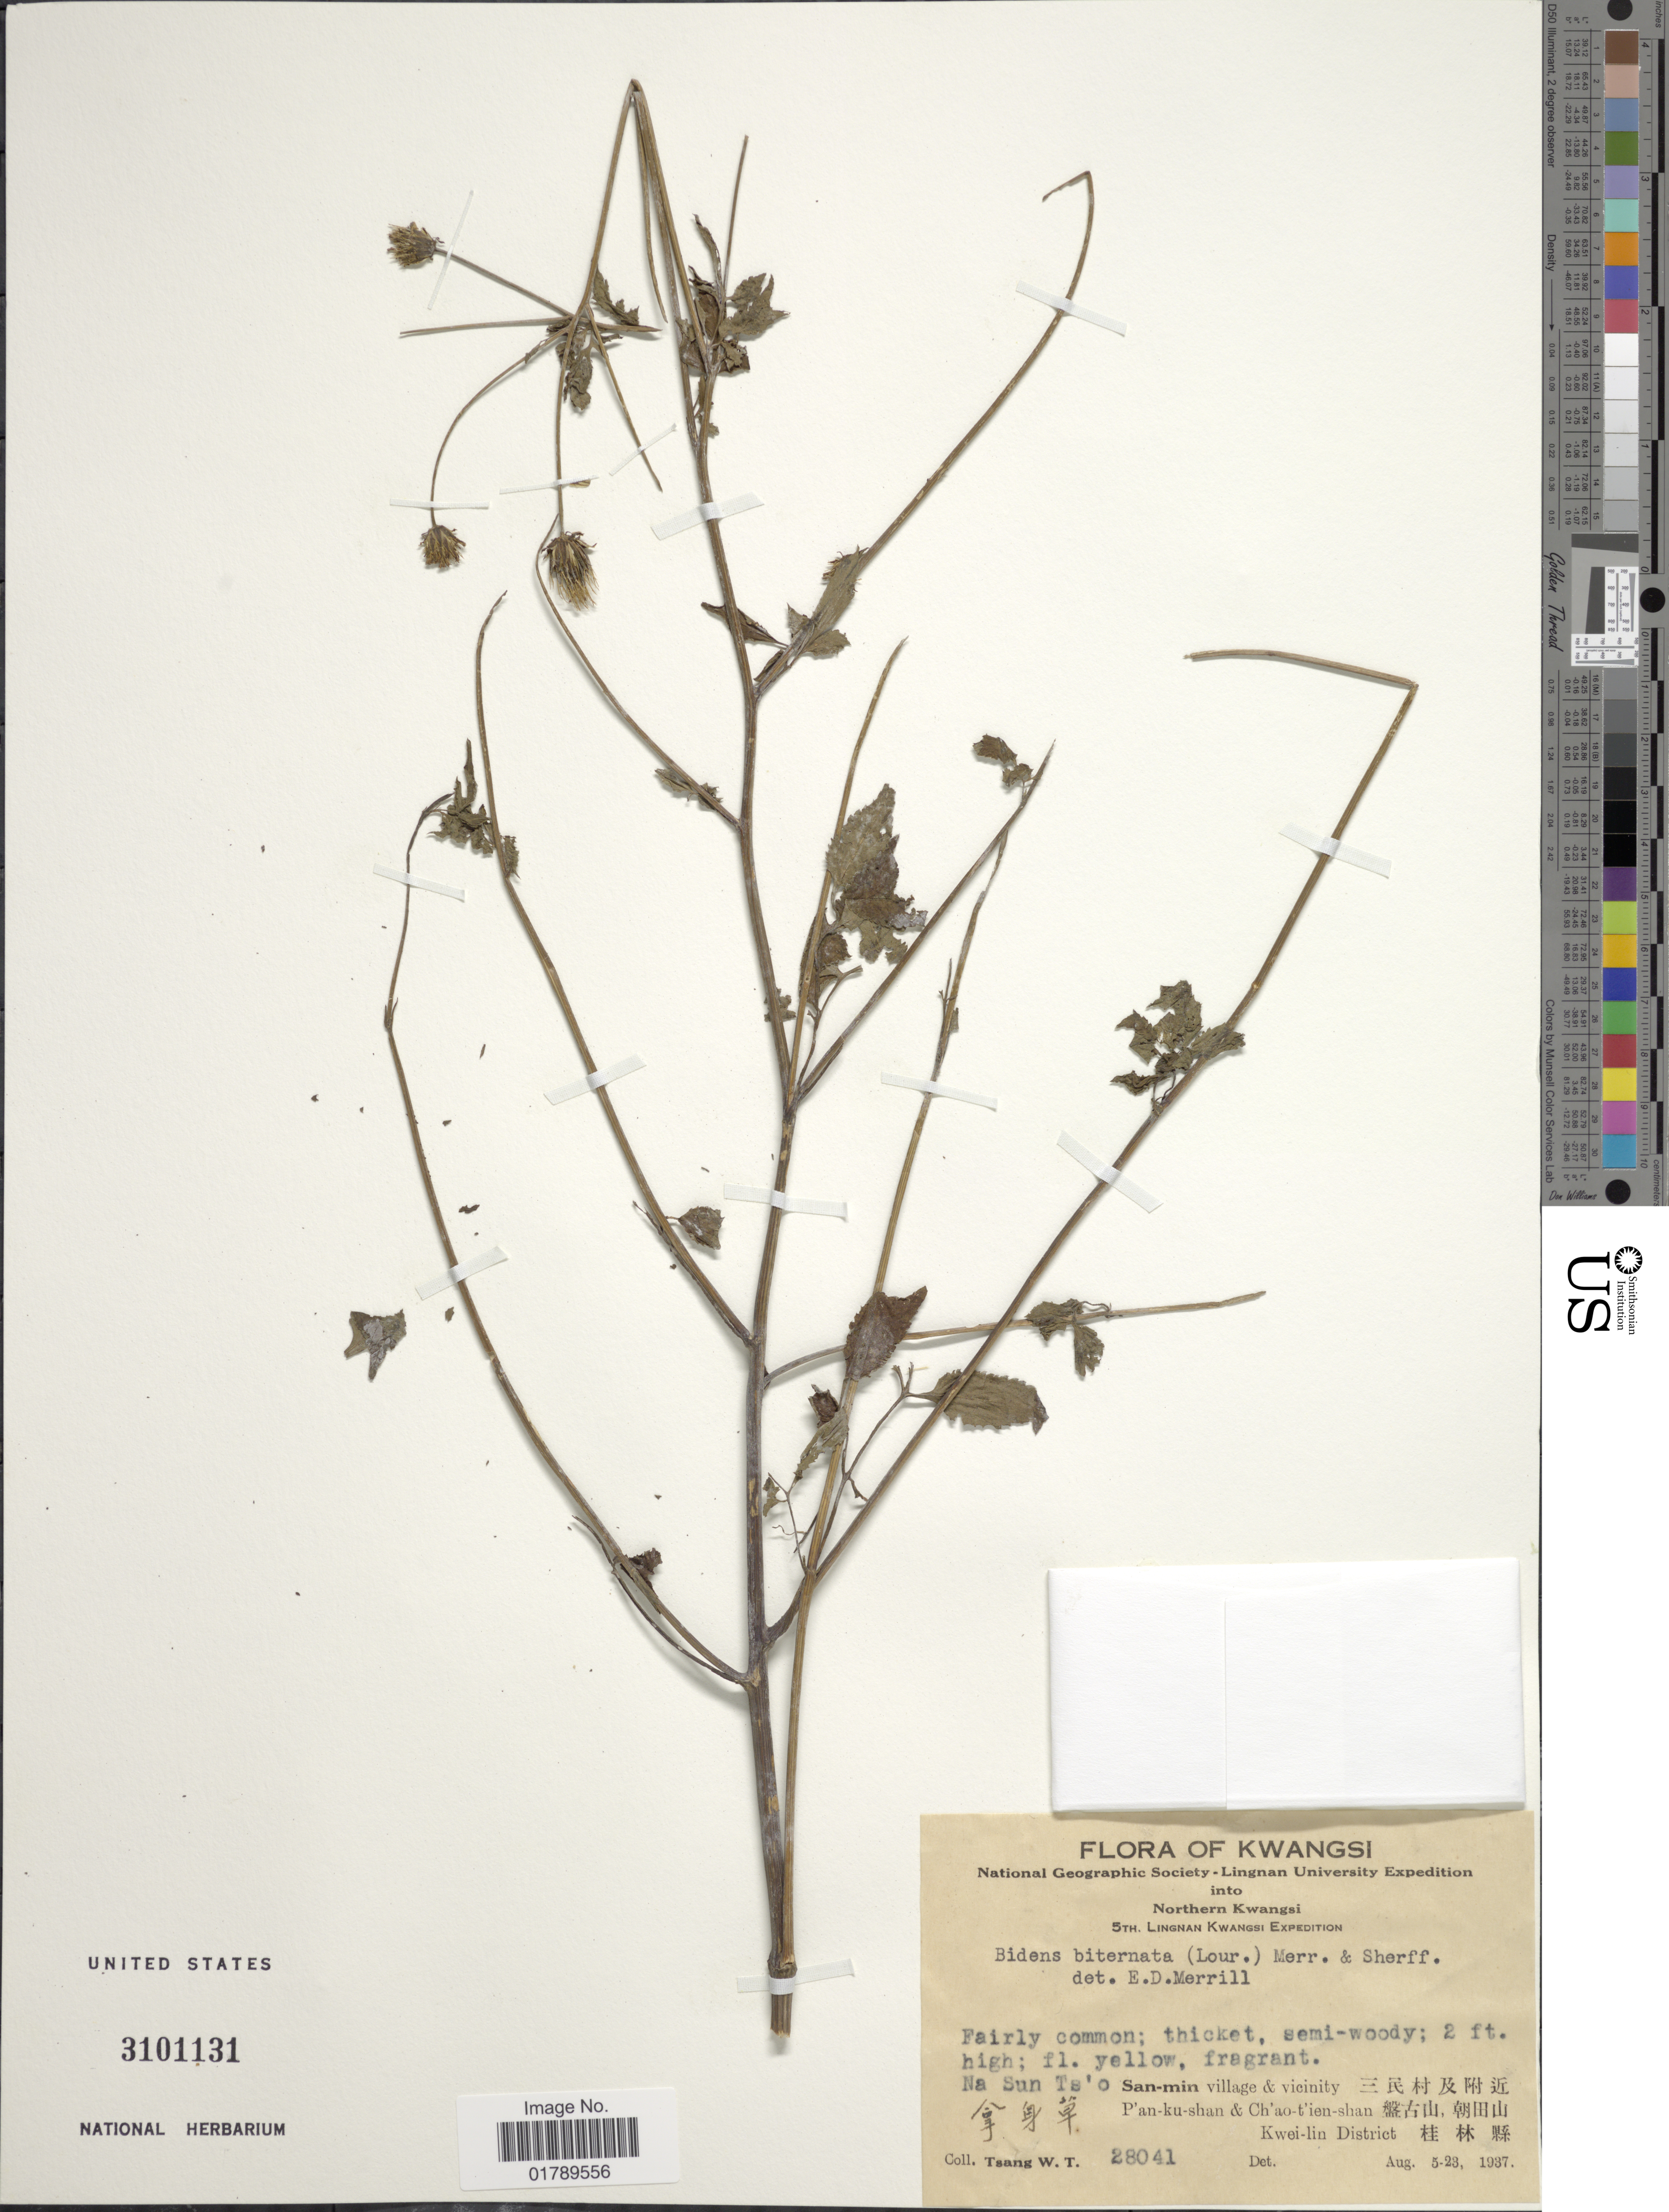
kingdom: Plantae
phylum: Tracheophyta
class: Magnoliopsida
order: Asterales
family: Asteraceae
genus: Bidens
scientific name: Bidens biternata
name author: (Lour.) Merr. & Sherff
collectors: W. T. Tsang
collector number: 28041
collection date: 1937-08-05/1937-08-23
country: China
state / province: Guangxi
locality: Kwangsi. San-min village & vicinity. P'an-ku-shan & Ch'ao-t'ien- shan. Kwei-lin District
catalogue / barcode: US 3101131